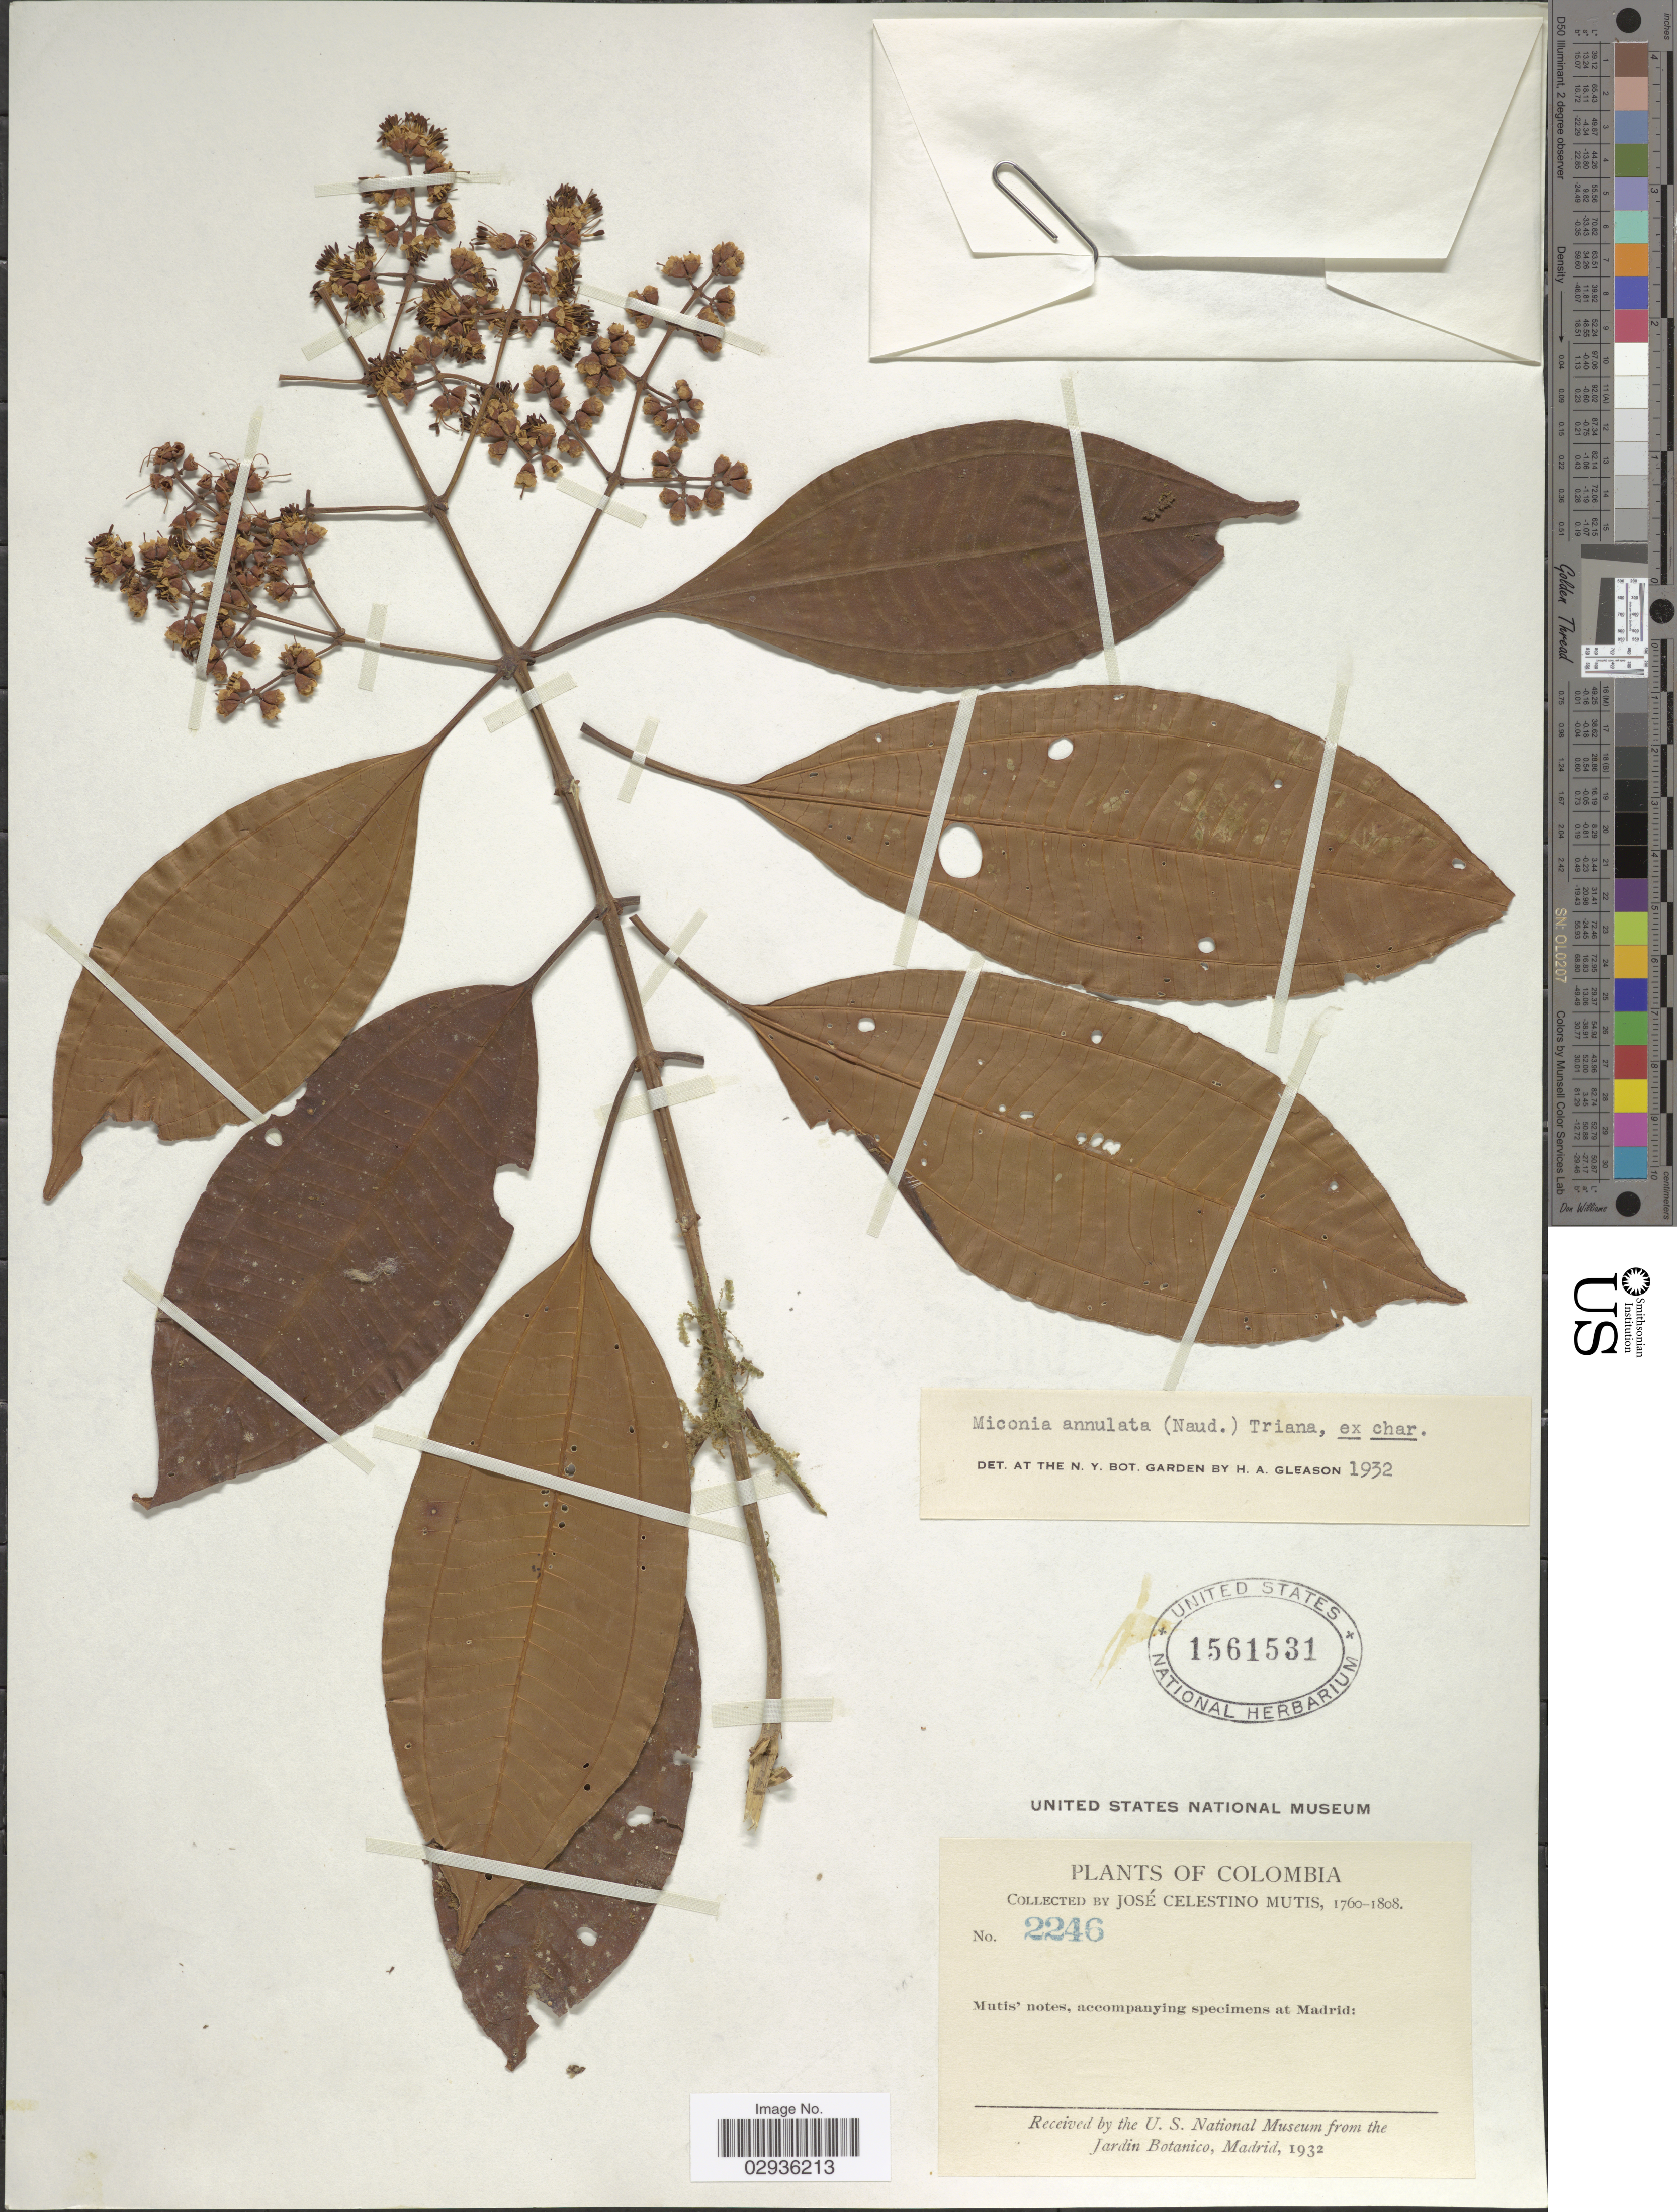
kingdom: Plantae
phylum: Tracheophyta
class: Magnoliopsida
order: Myrtales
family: Melastomataceae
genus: Miconia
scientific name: Miconia annulata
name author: (Naudin) Triana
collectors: J. C. B. Mutis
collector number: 2246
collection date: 1760/1808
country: Colombia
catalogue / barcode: US 1561531